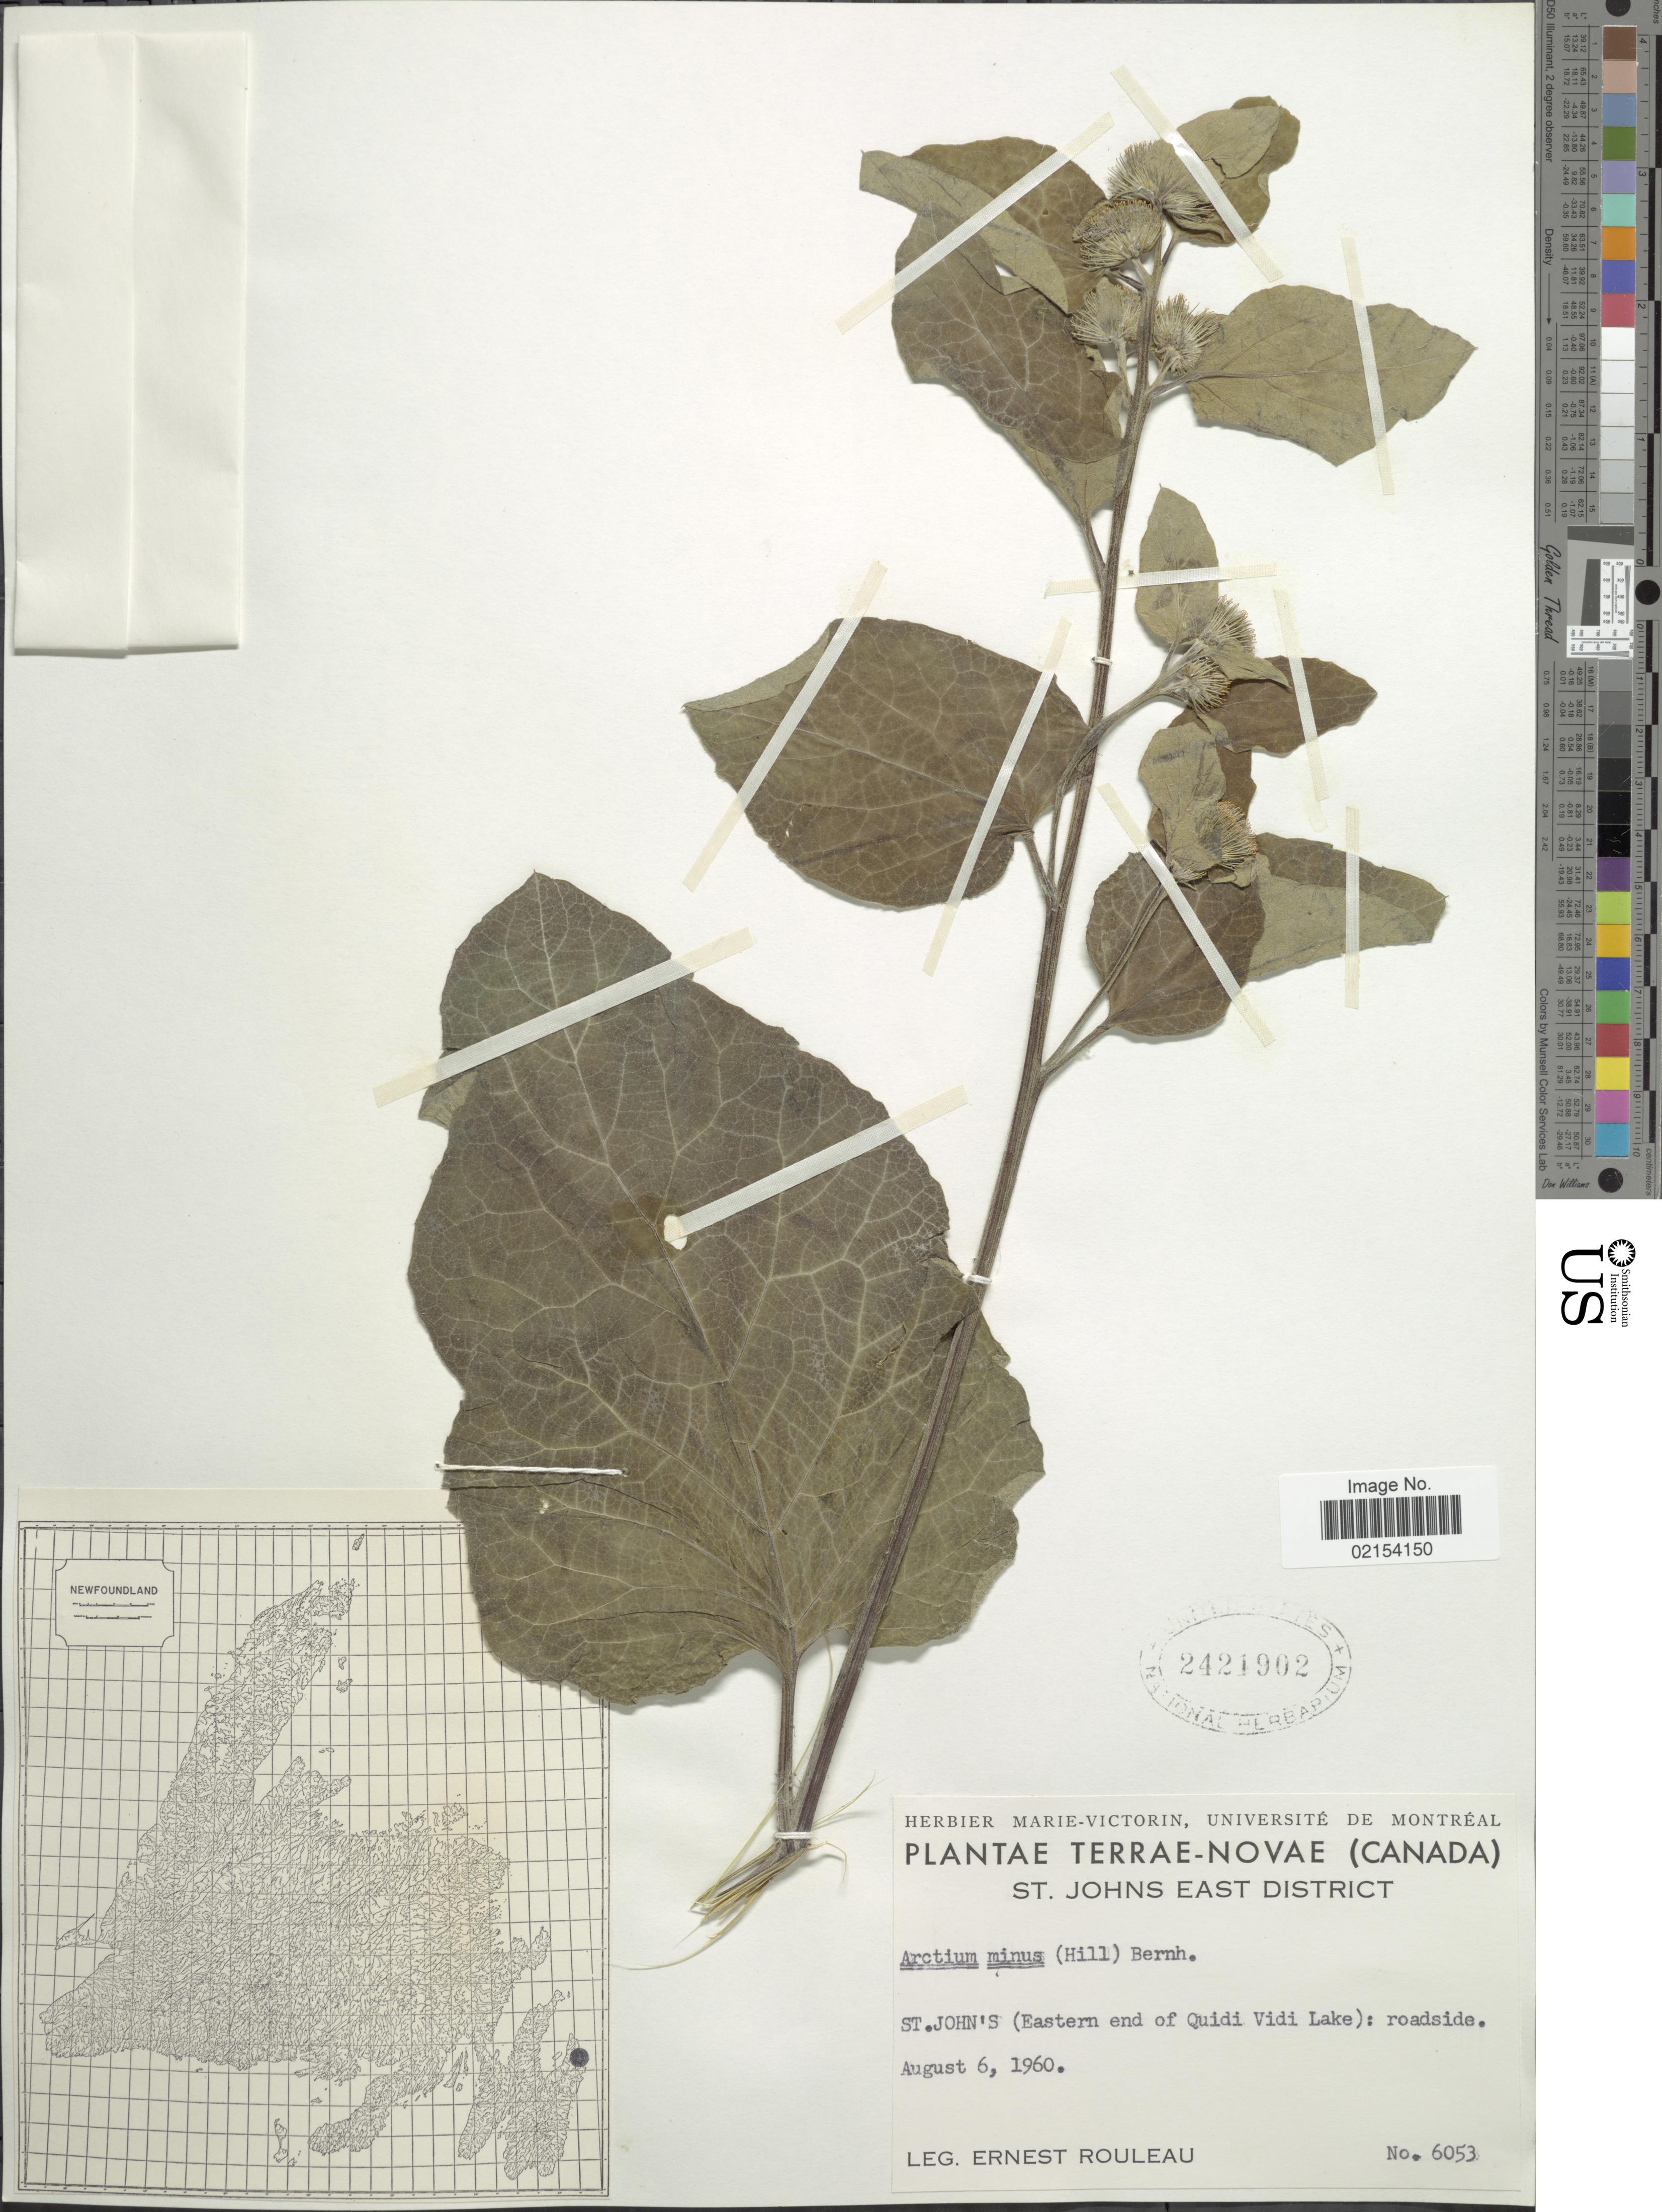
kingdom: Plantae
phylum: Tracheophyta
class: Magnoliopsida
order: Asterales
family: Asteraceae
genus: Arctium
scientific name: Arctium minus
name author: (Hill) Bernh.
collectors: E. Rouleau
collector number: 6053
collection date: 1960-08-06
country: Canada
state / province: Newfoundland and Labrador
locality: St. Johns East District. St. John's (Eastern end of Quidi Vidi Lake. Terrae-Novae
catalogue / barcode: US 2421902